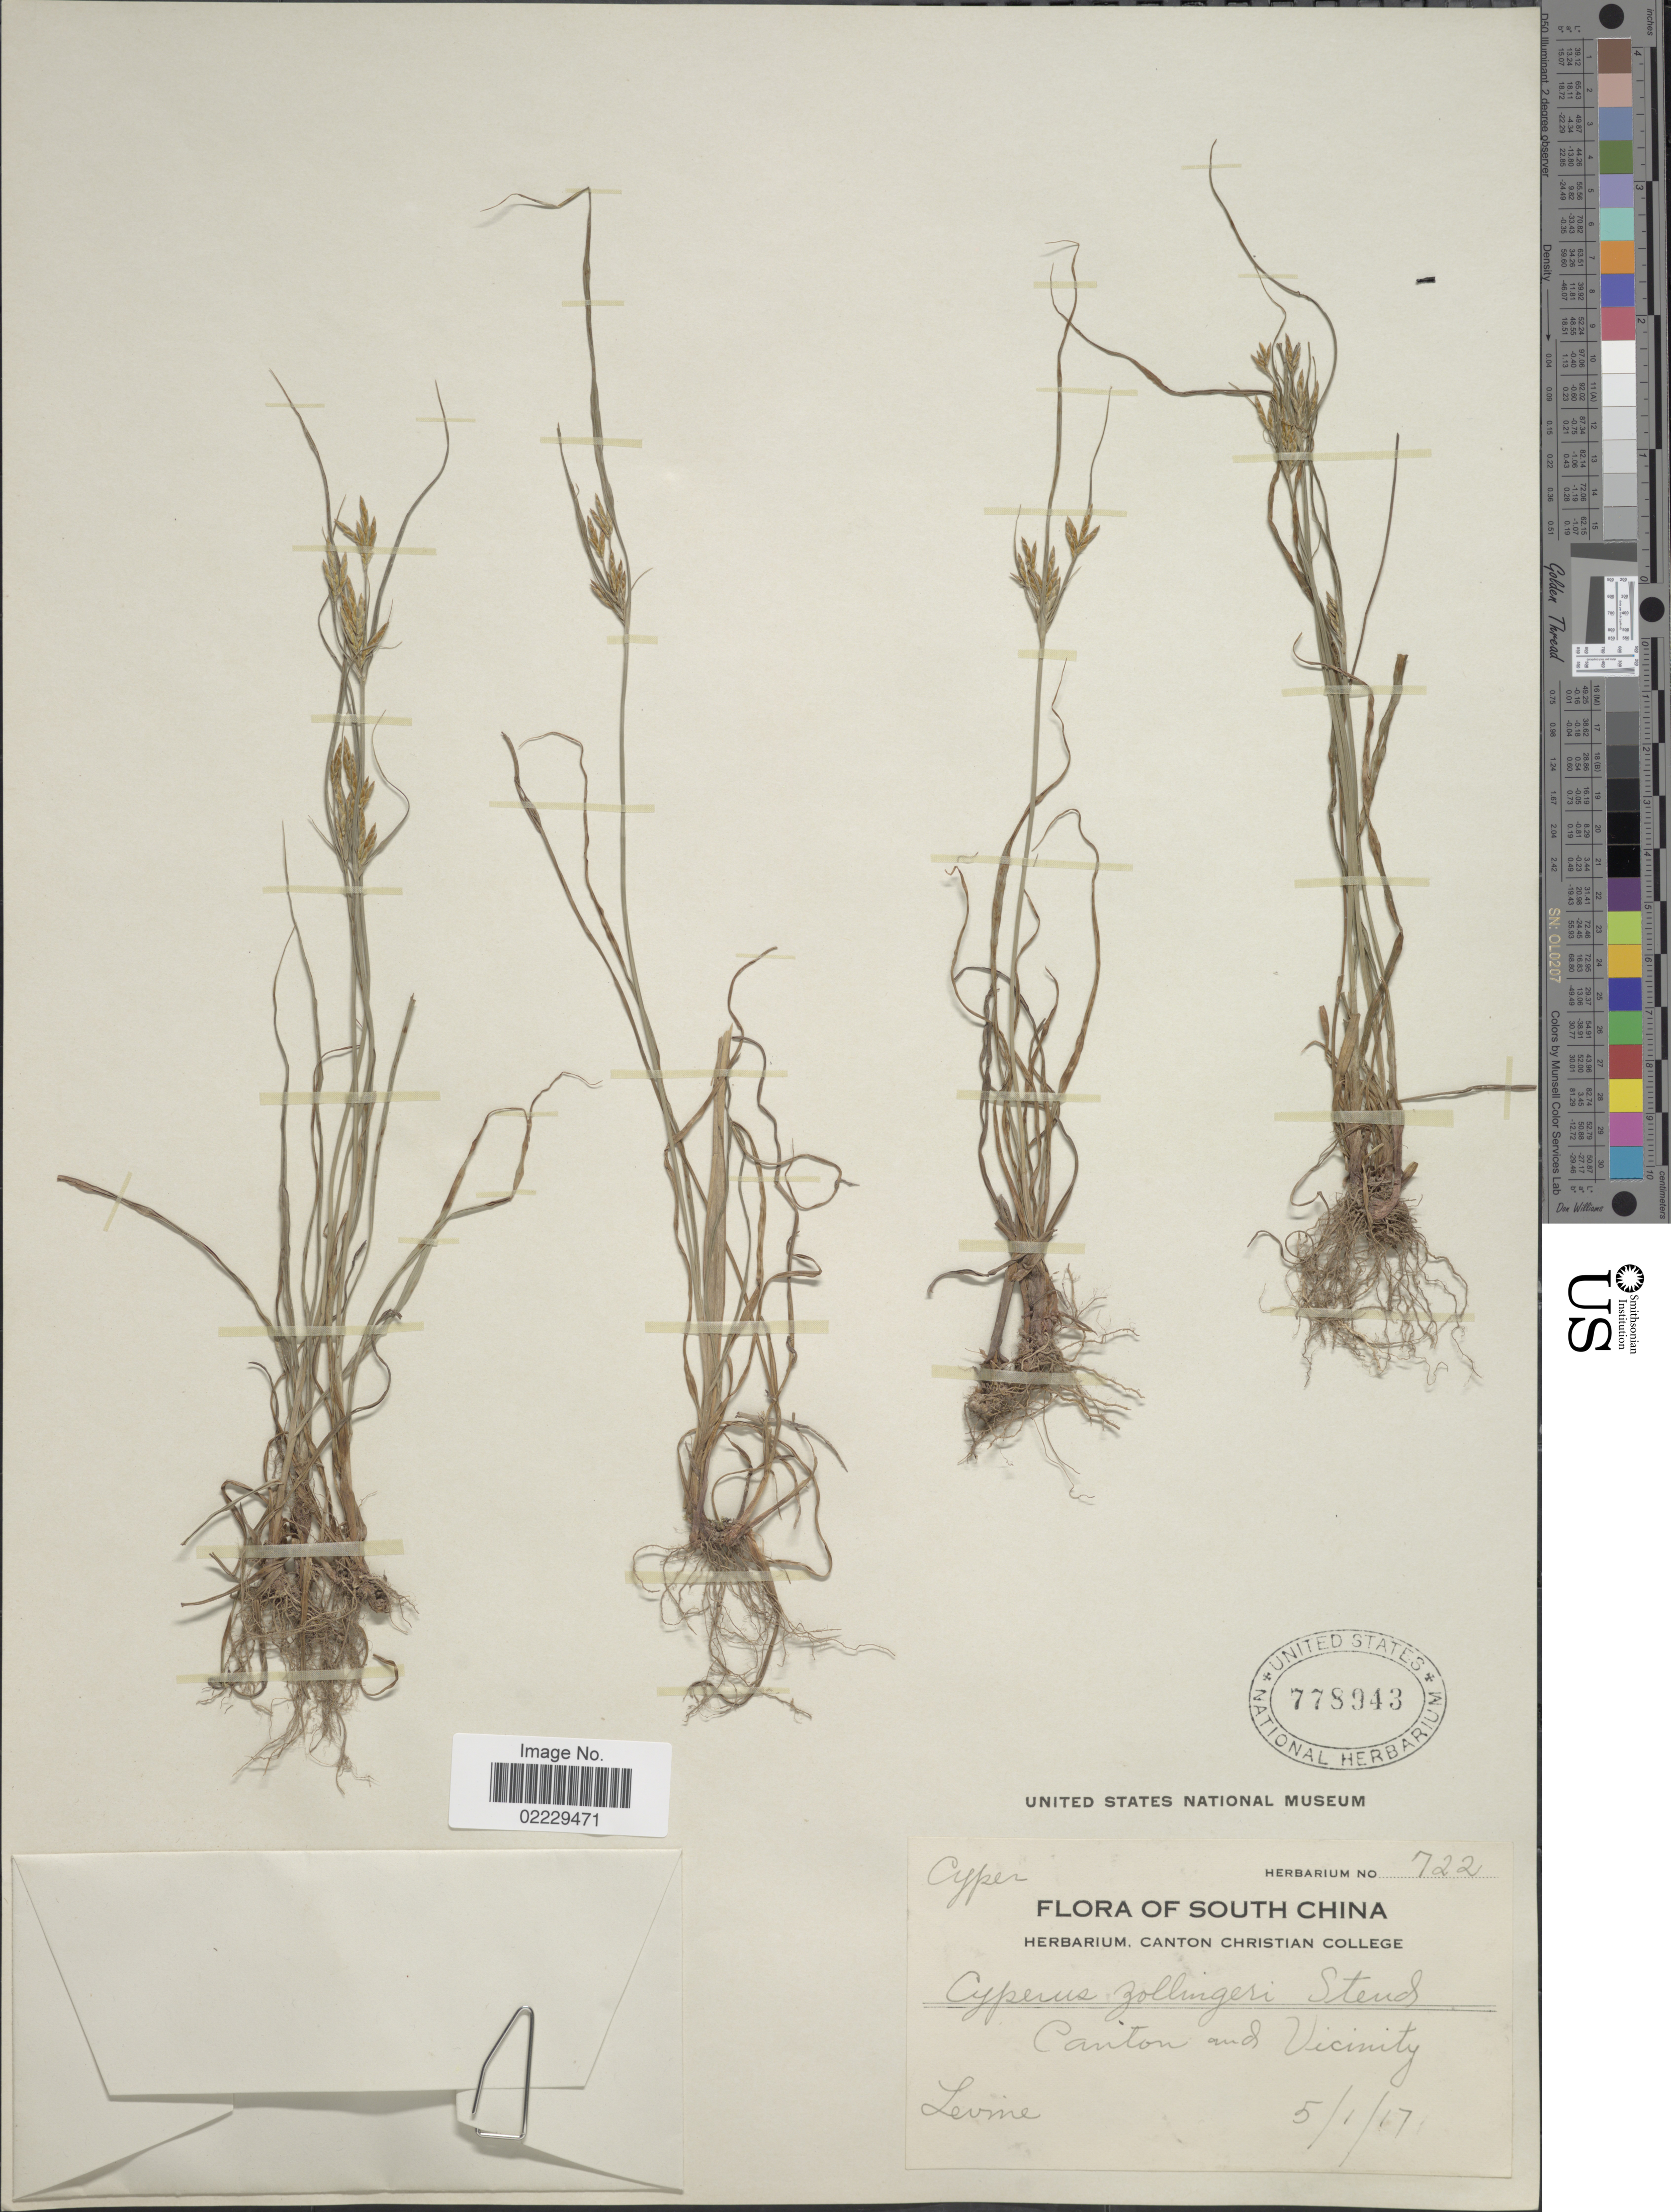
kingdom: Plantae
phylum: Tracheophyta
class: Liliopsida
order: Poales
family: Cyperaceae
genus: Cyperus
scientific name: Cyperus tenuiculmis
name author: Boeckeler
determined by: Strong, Mark T., (BOT), Smithsonian Institution - National Museum of Natural History (UNITED STATES)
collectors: -. Levine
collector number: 722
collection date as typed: Transcribed d/m/y: 5/1/17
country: China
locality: South China, Canton and Vicinity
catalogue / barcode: US 778943